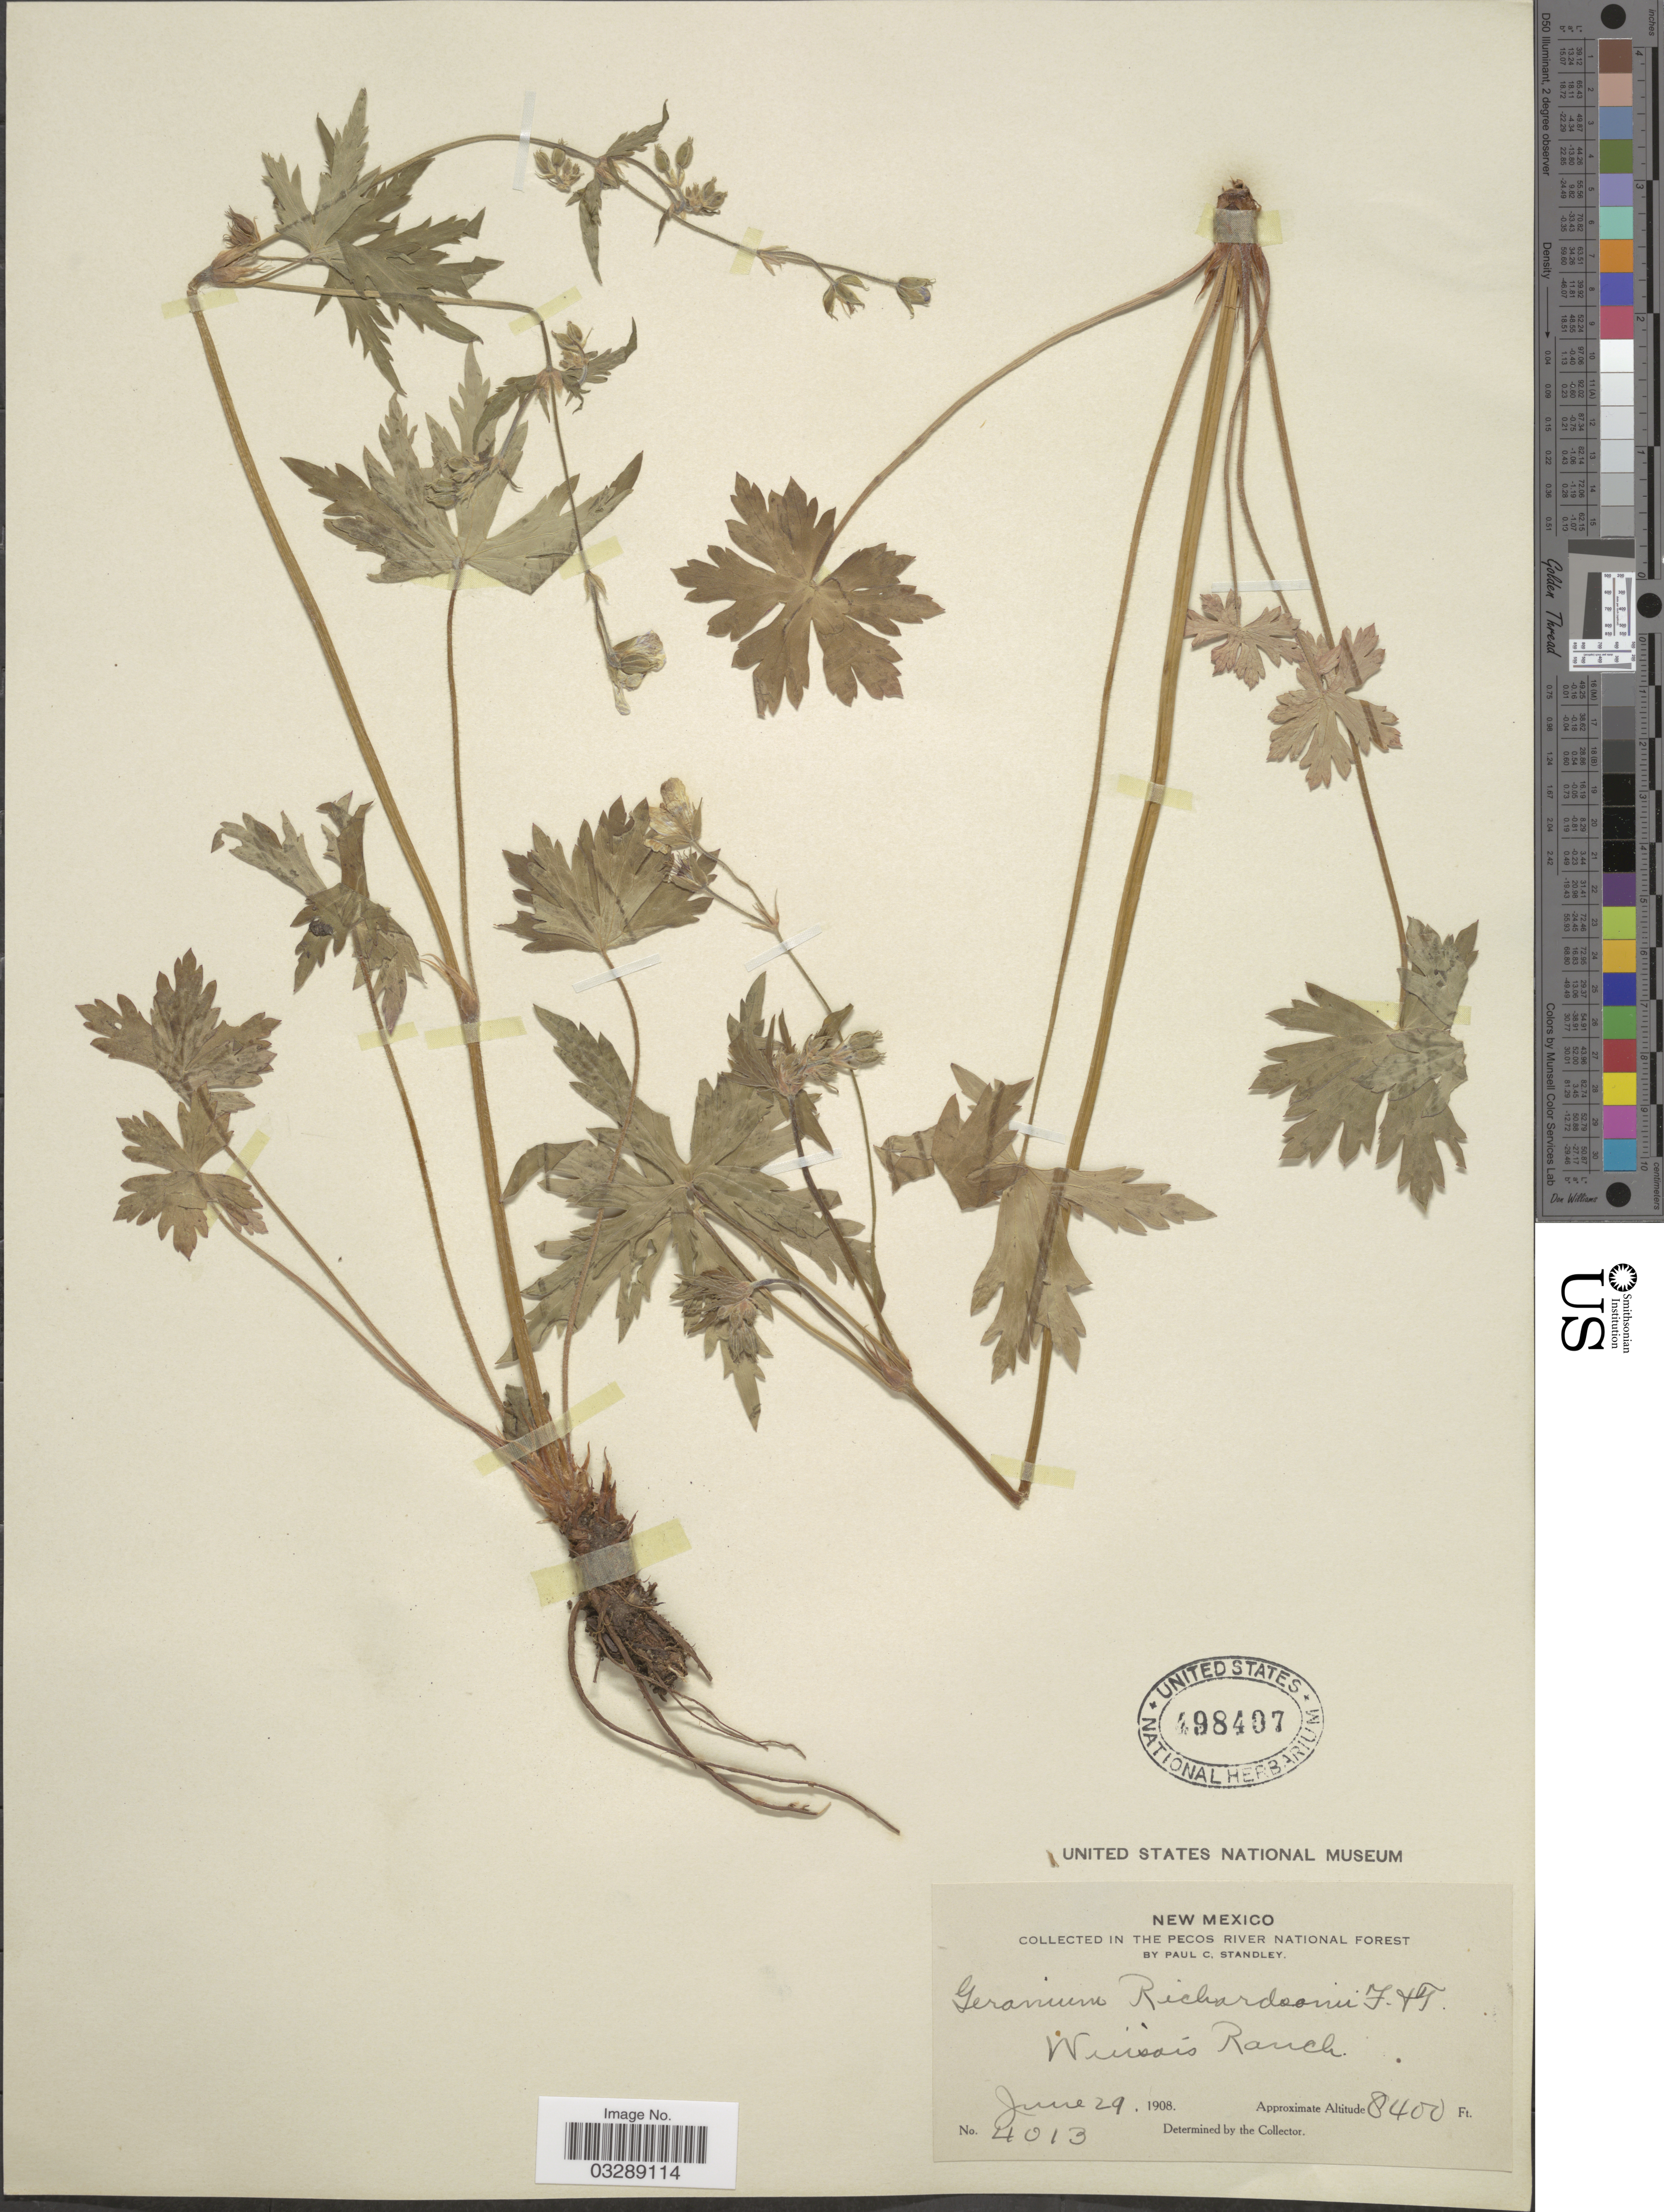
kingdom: Plantae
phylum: Tracheophyta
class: Magnoliopsida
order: Geraniales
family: Geraniaceae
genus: Geranium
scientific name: Geranium richardsonii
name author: Fisch. & Trautv.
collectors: P. C. Standley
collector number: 4013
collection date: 1908-06-29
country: United States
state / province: New Mexico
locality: In The Pecos River National Forest. Winsor's Ranch.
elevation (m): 2560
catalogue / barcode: US 498407